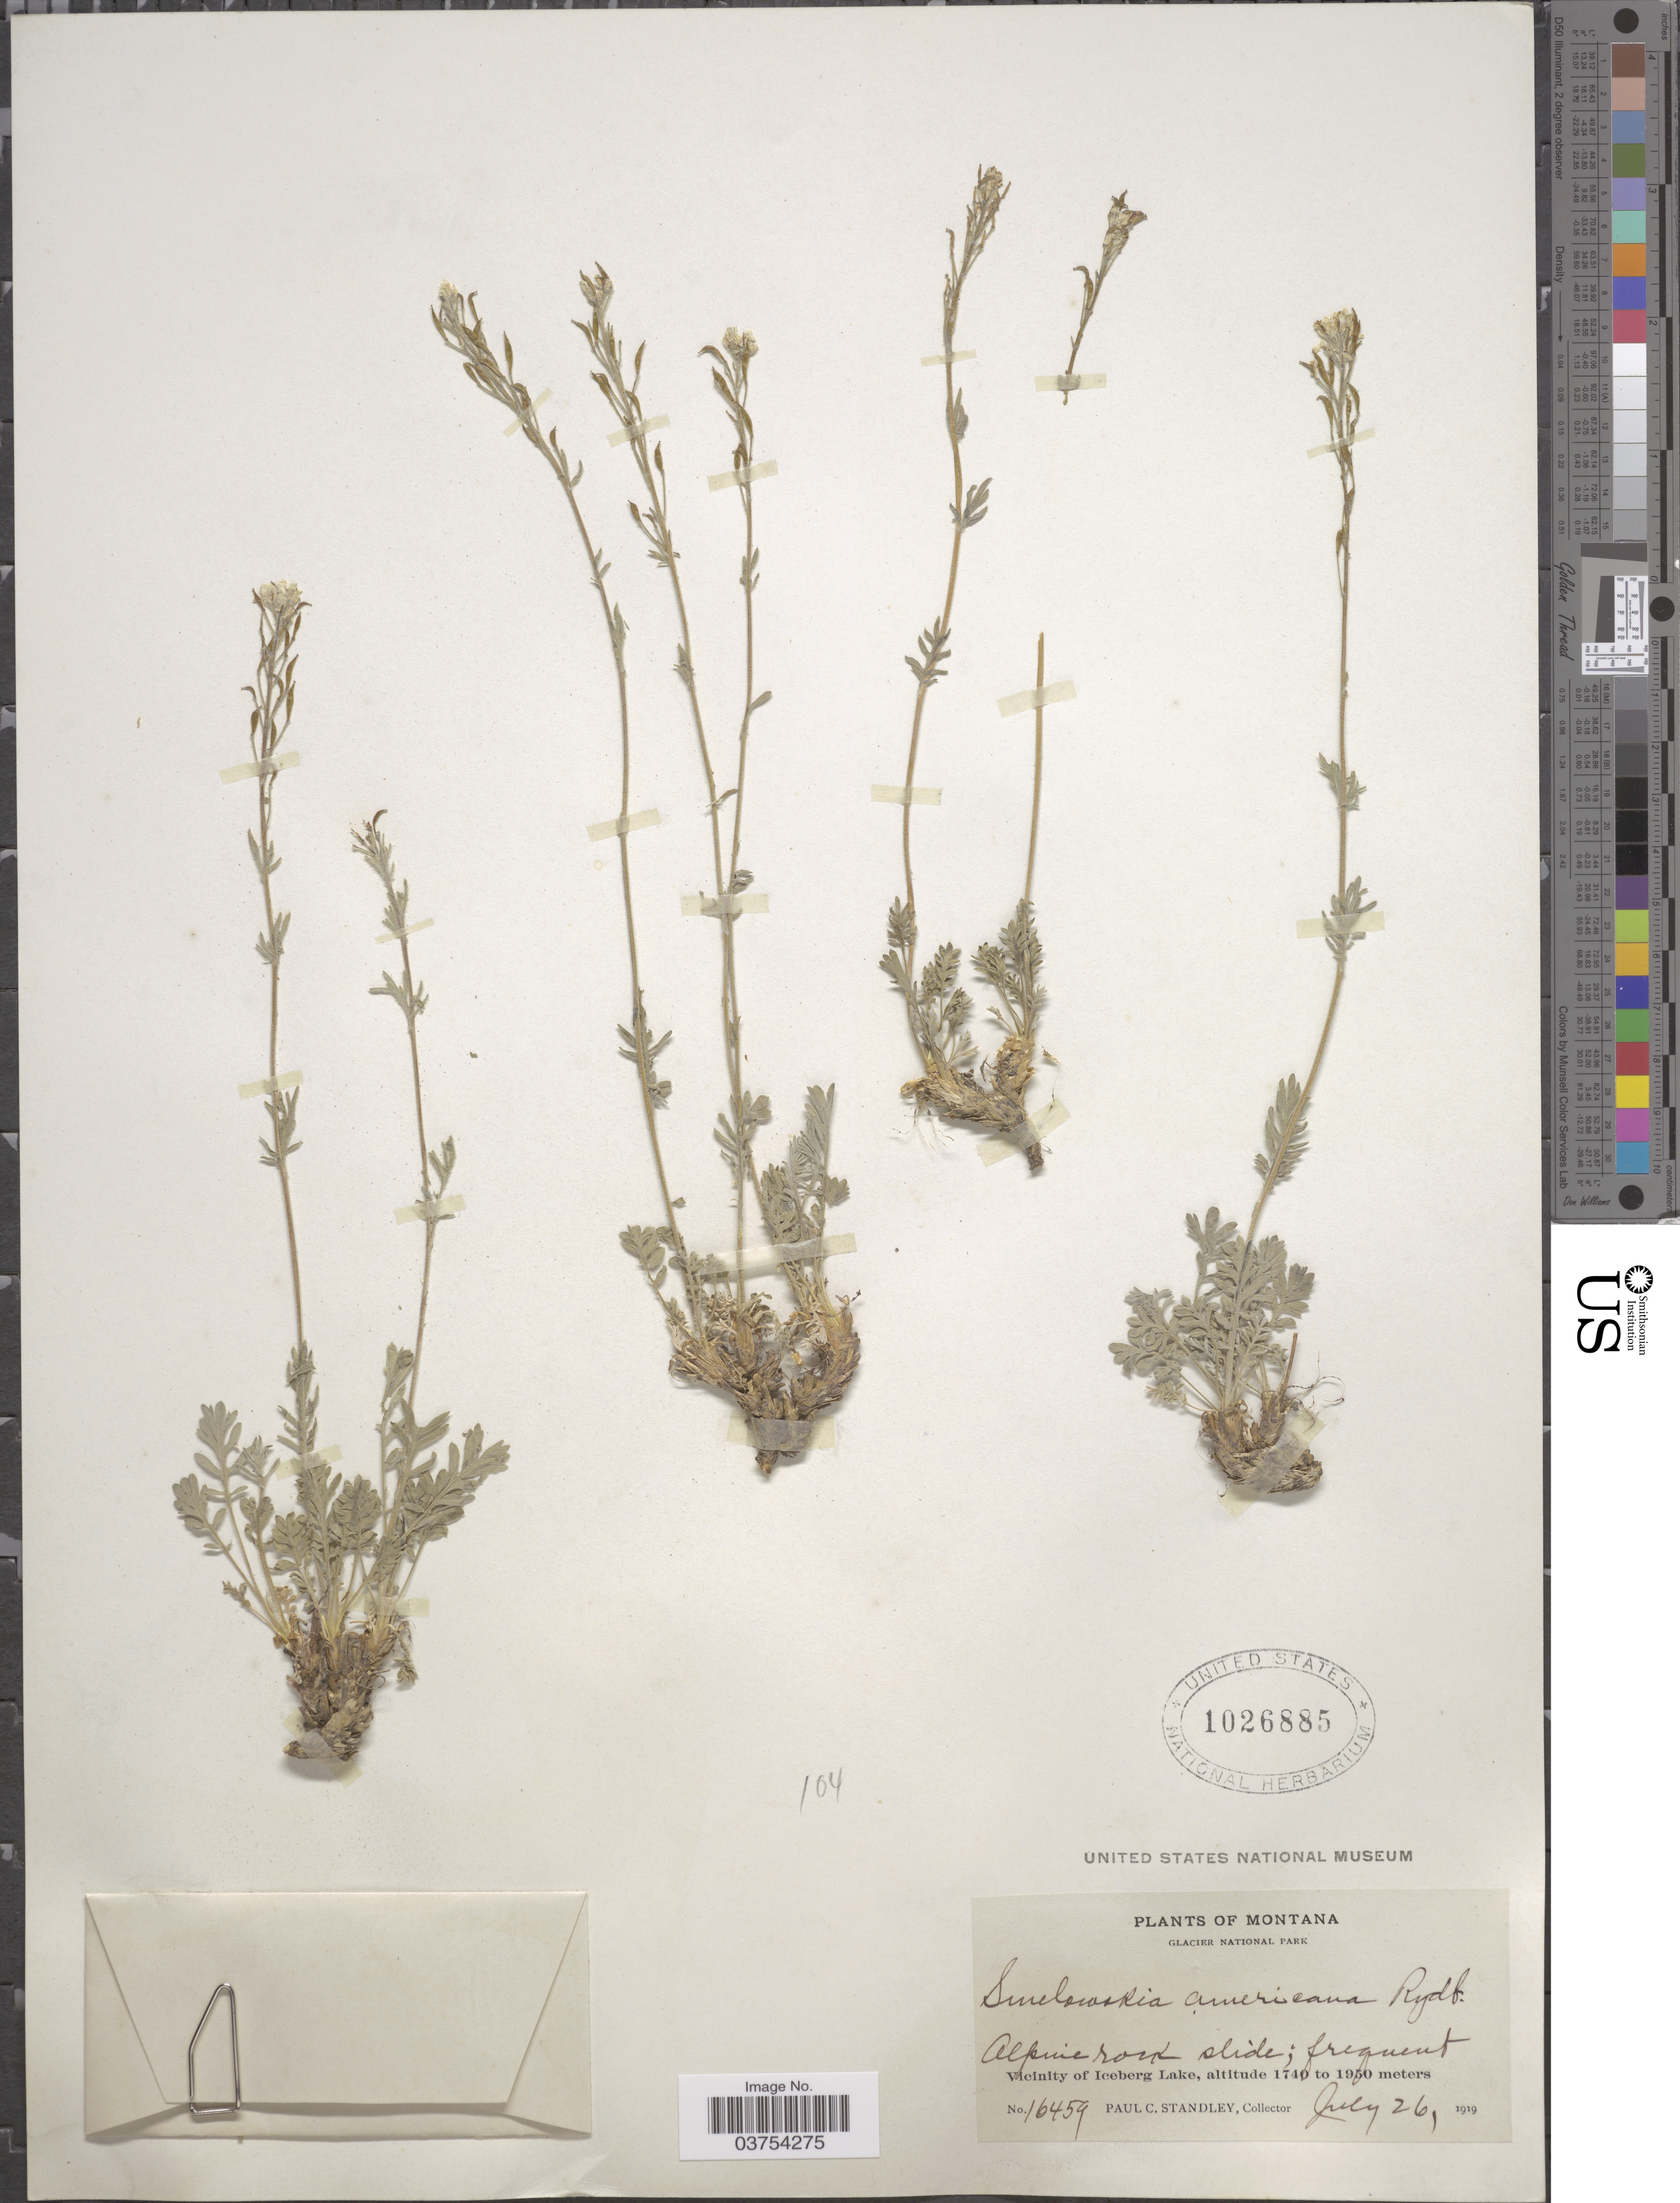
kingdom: Plantae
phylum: Tracheophyta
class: Magnoliopsida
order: Brassicales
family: Brassicaceae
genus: Smelowskia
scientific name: Smelowskia calycina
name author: (Stephan) C.A. Mey.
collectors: P. C. Standley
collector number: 16459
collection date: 1919-07-26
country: United States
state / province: Montana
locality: Glacier National Park. Vicinity of Iceberg Lake.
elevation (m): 1740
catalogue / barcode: US 1026885